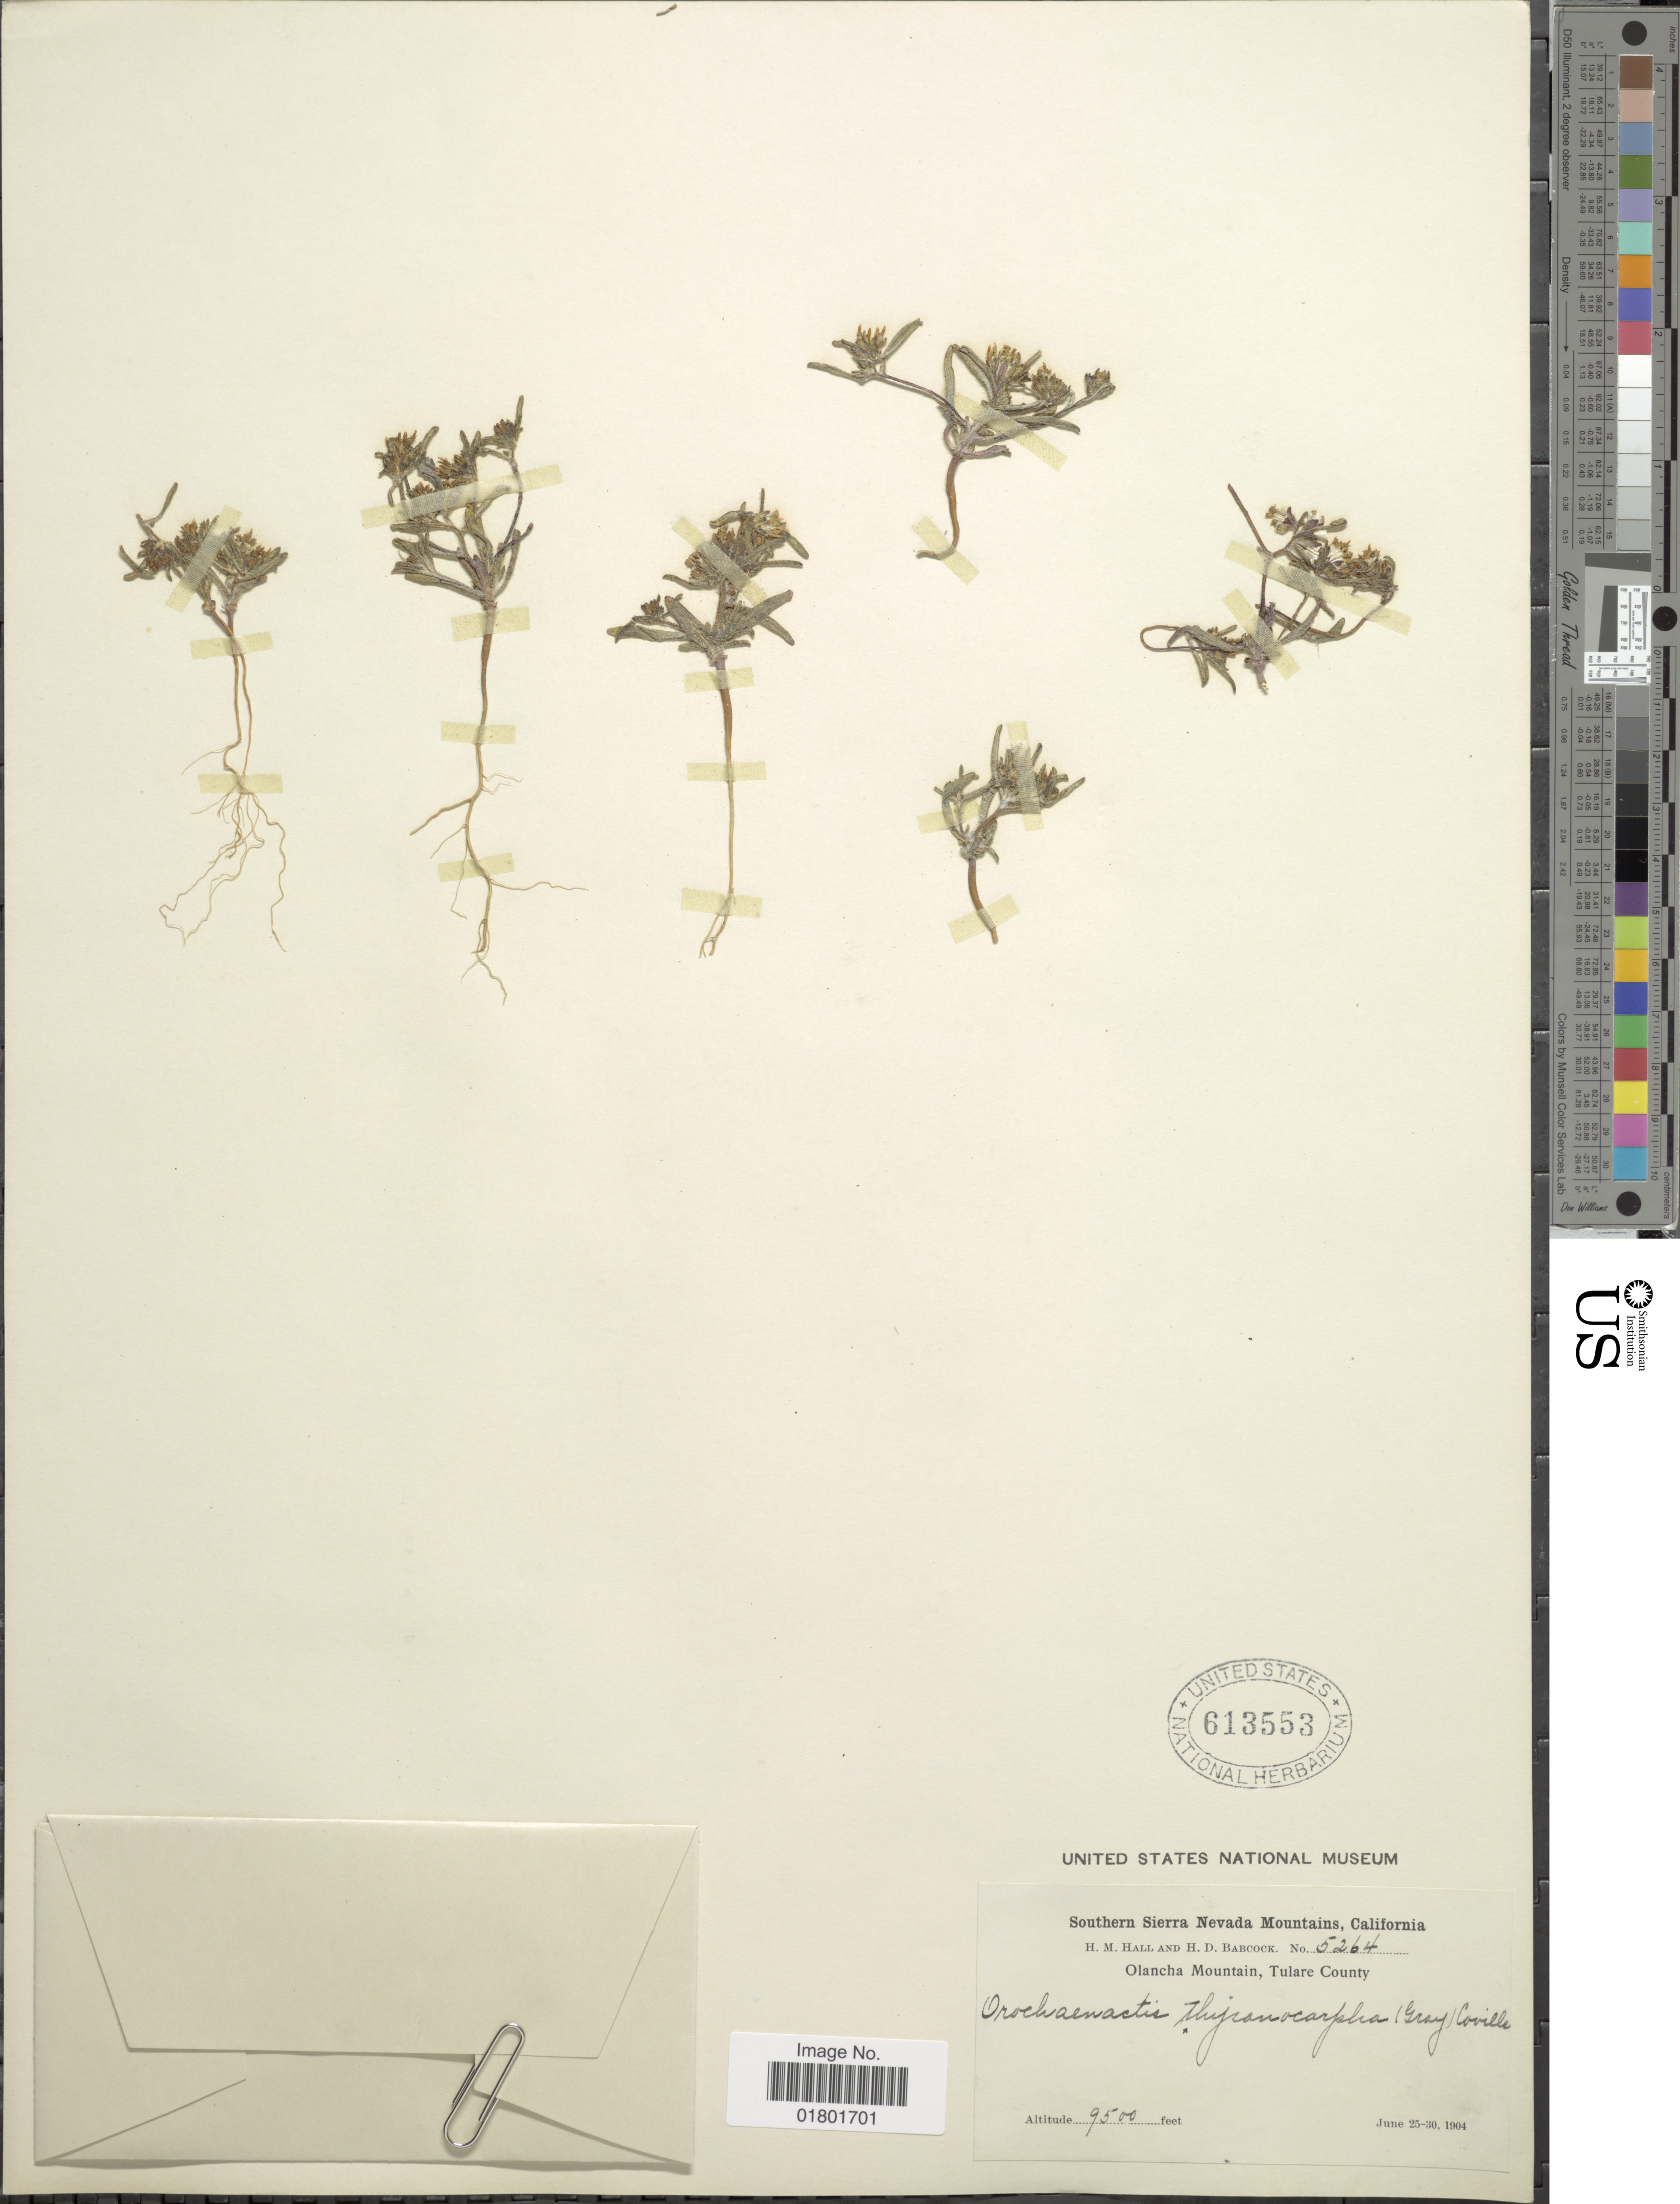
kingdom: Plantae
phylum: Tracheophyta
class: Magnoliopsida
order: Asterales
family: Asteraceae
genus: Orochaenactis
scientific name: Orochaenactis thysanocarpha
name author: (A. Gray) Coville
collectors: H. M. Hall & H. Babcock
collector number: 5264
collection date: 1904-06-25/1904-06-30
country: United States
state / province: California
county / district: Tulare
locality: Southern Sierra Nevada Mountains, Olancha Mountain, Tulare County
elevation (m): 2896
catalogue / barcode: US 613553